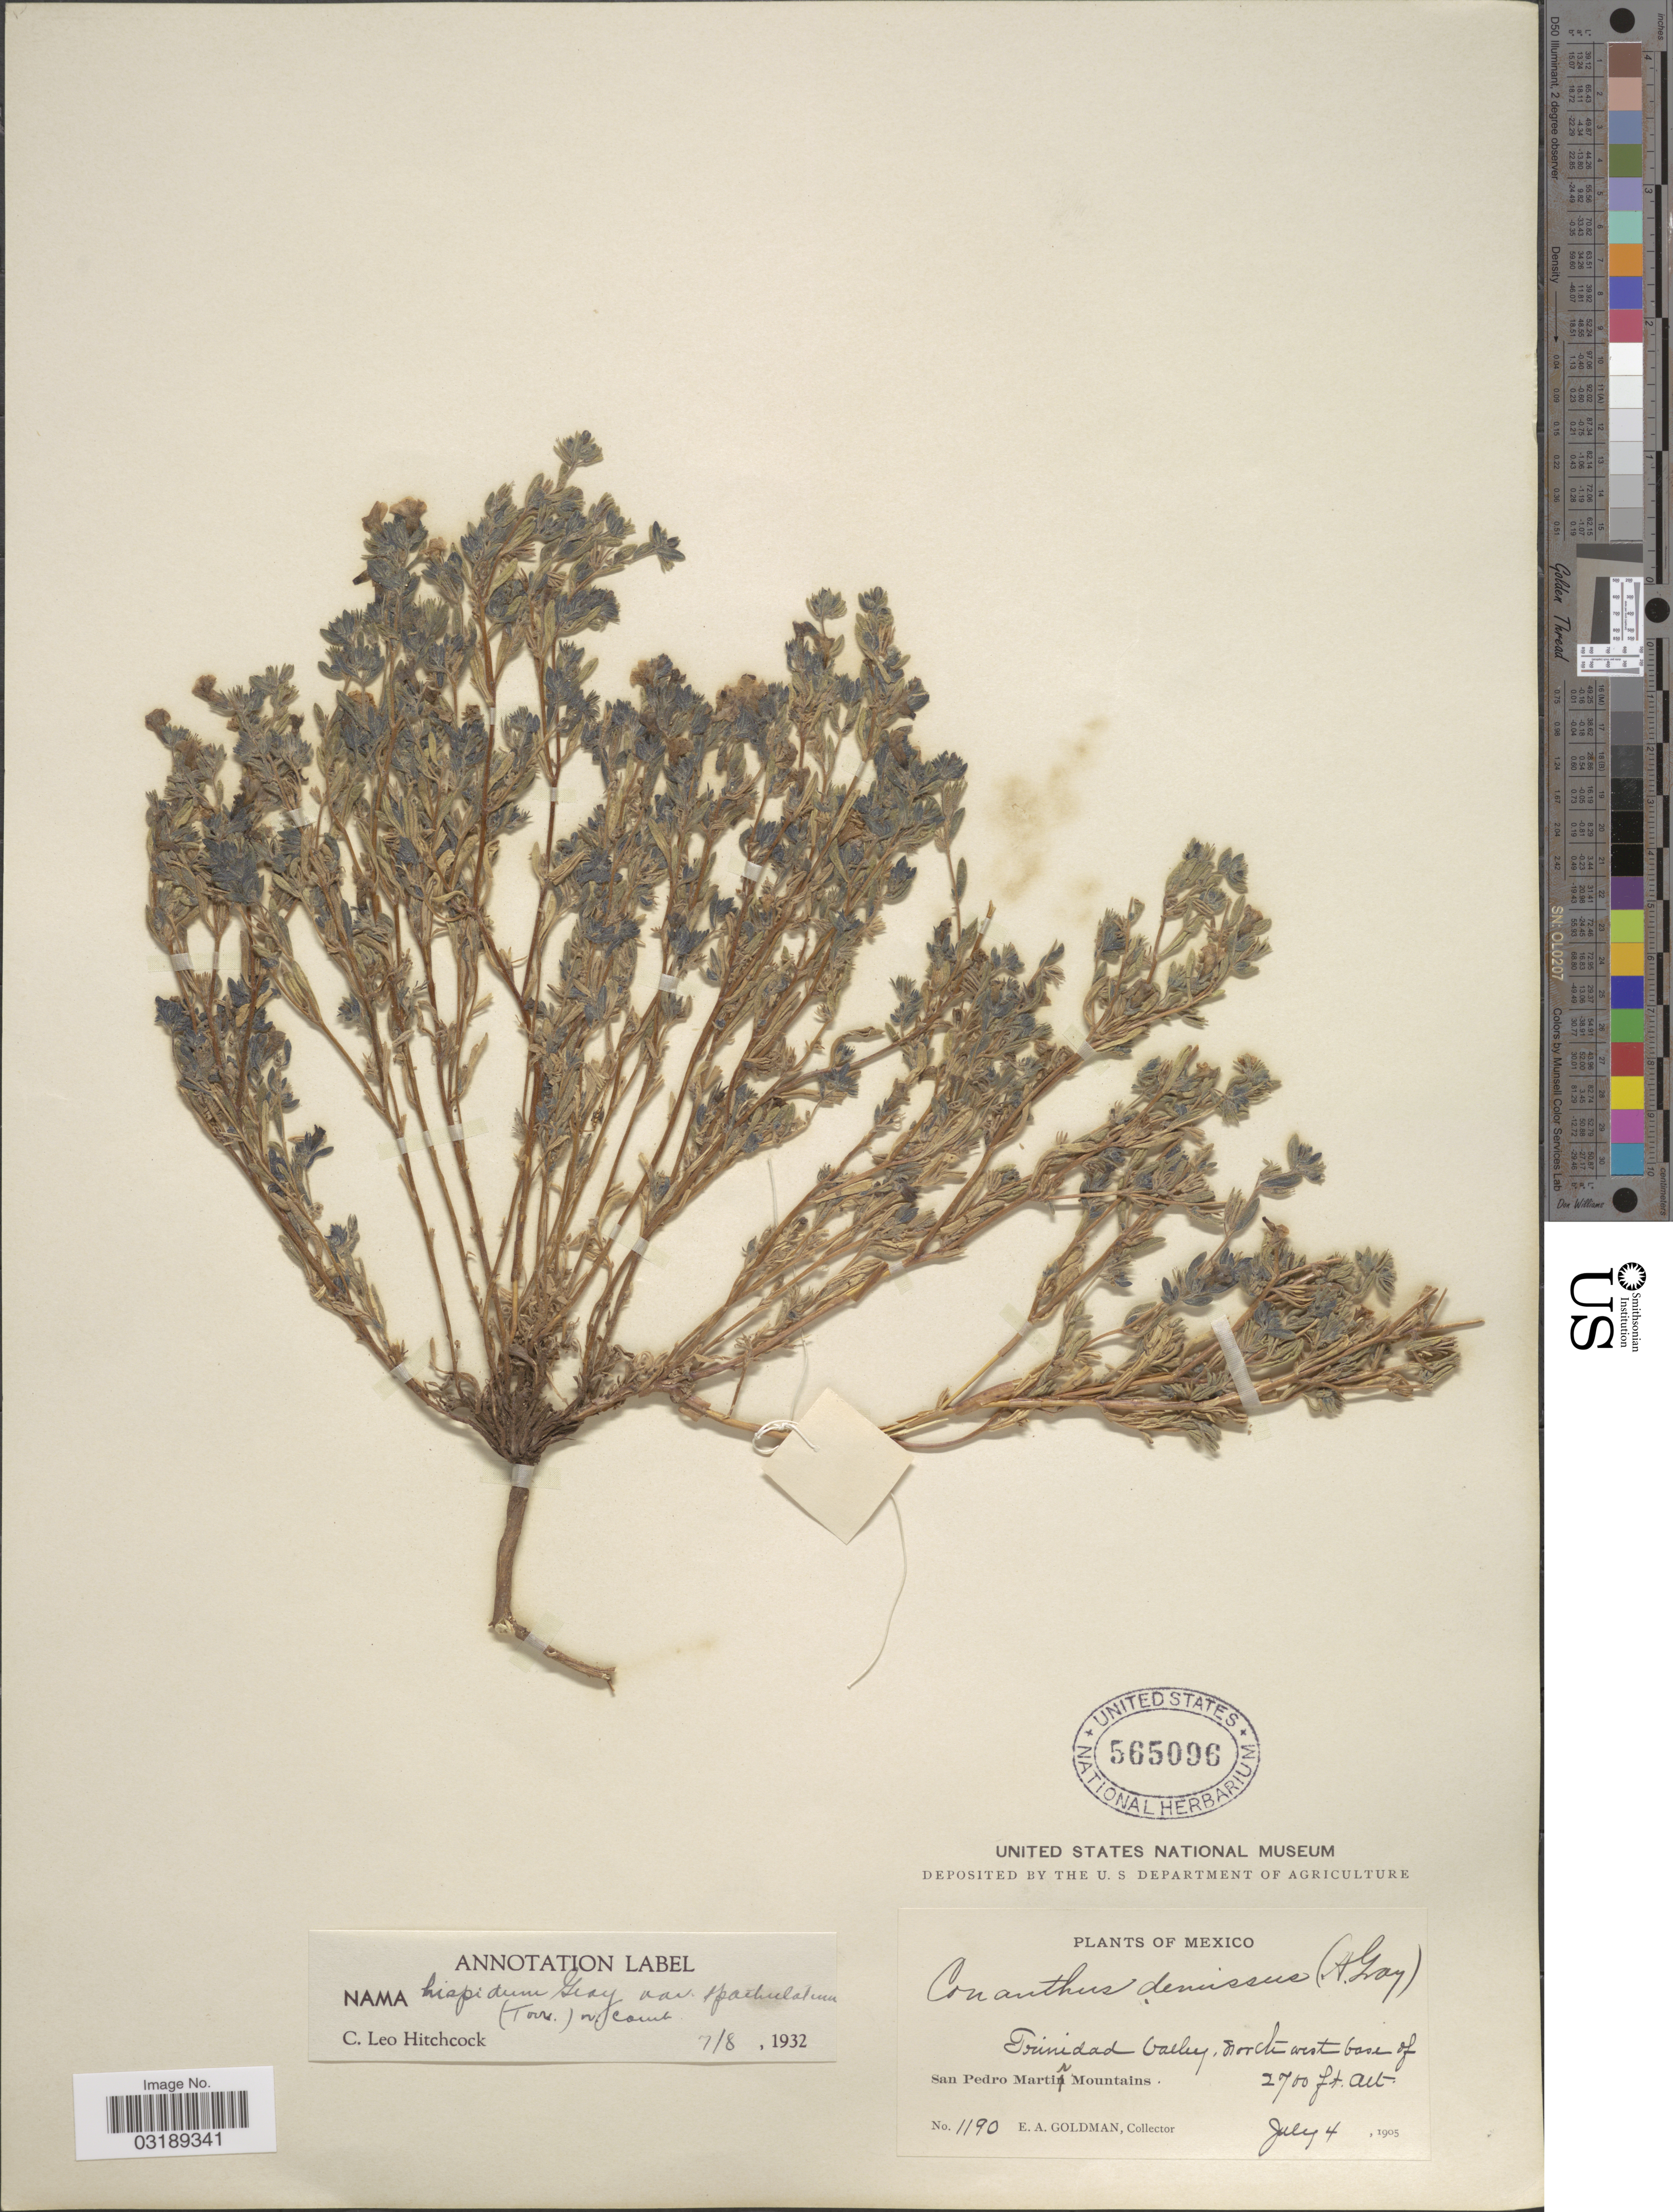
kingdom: Plantae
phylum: Tracheophyta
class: Magnoliopsida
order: Boraginales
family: Namaceae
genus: Nama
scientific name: Nama hispida var. spathulatum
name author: (Torr.) C.L. Hitchc.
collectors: E. A. Goldman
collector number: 1190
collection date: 1905-07-04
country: Mexico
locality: Trinidad Valley, northwest base of San Pedro Martin Mountains.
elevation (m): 823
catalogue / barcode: US 565096